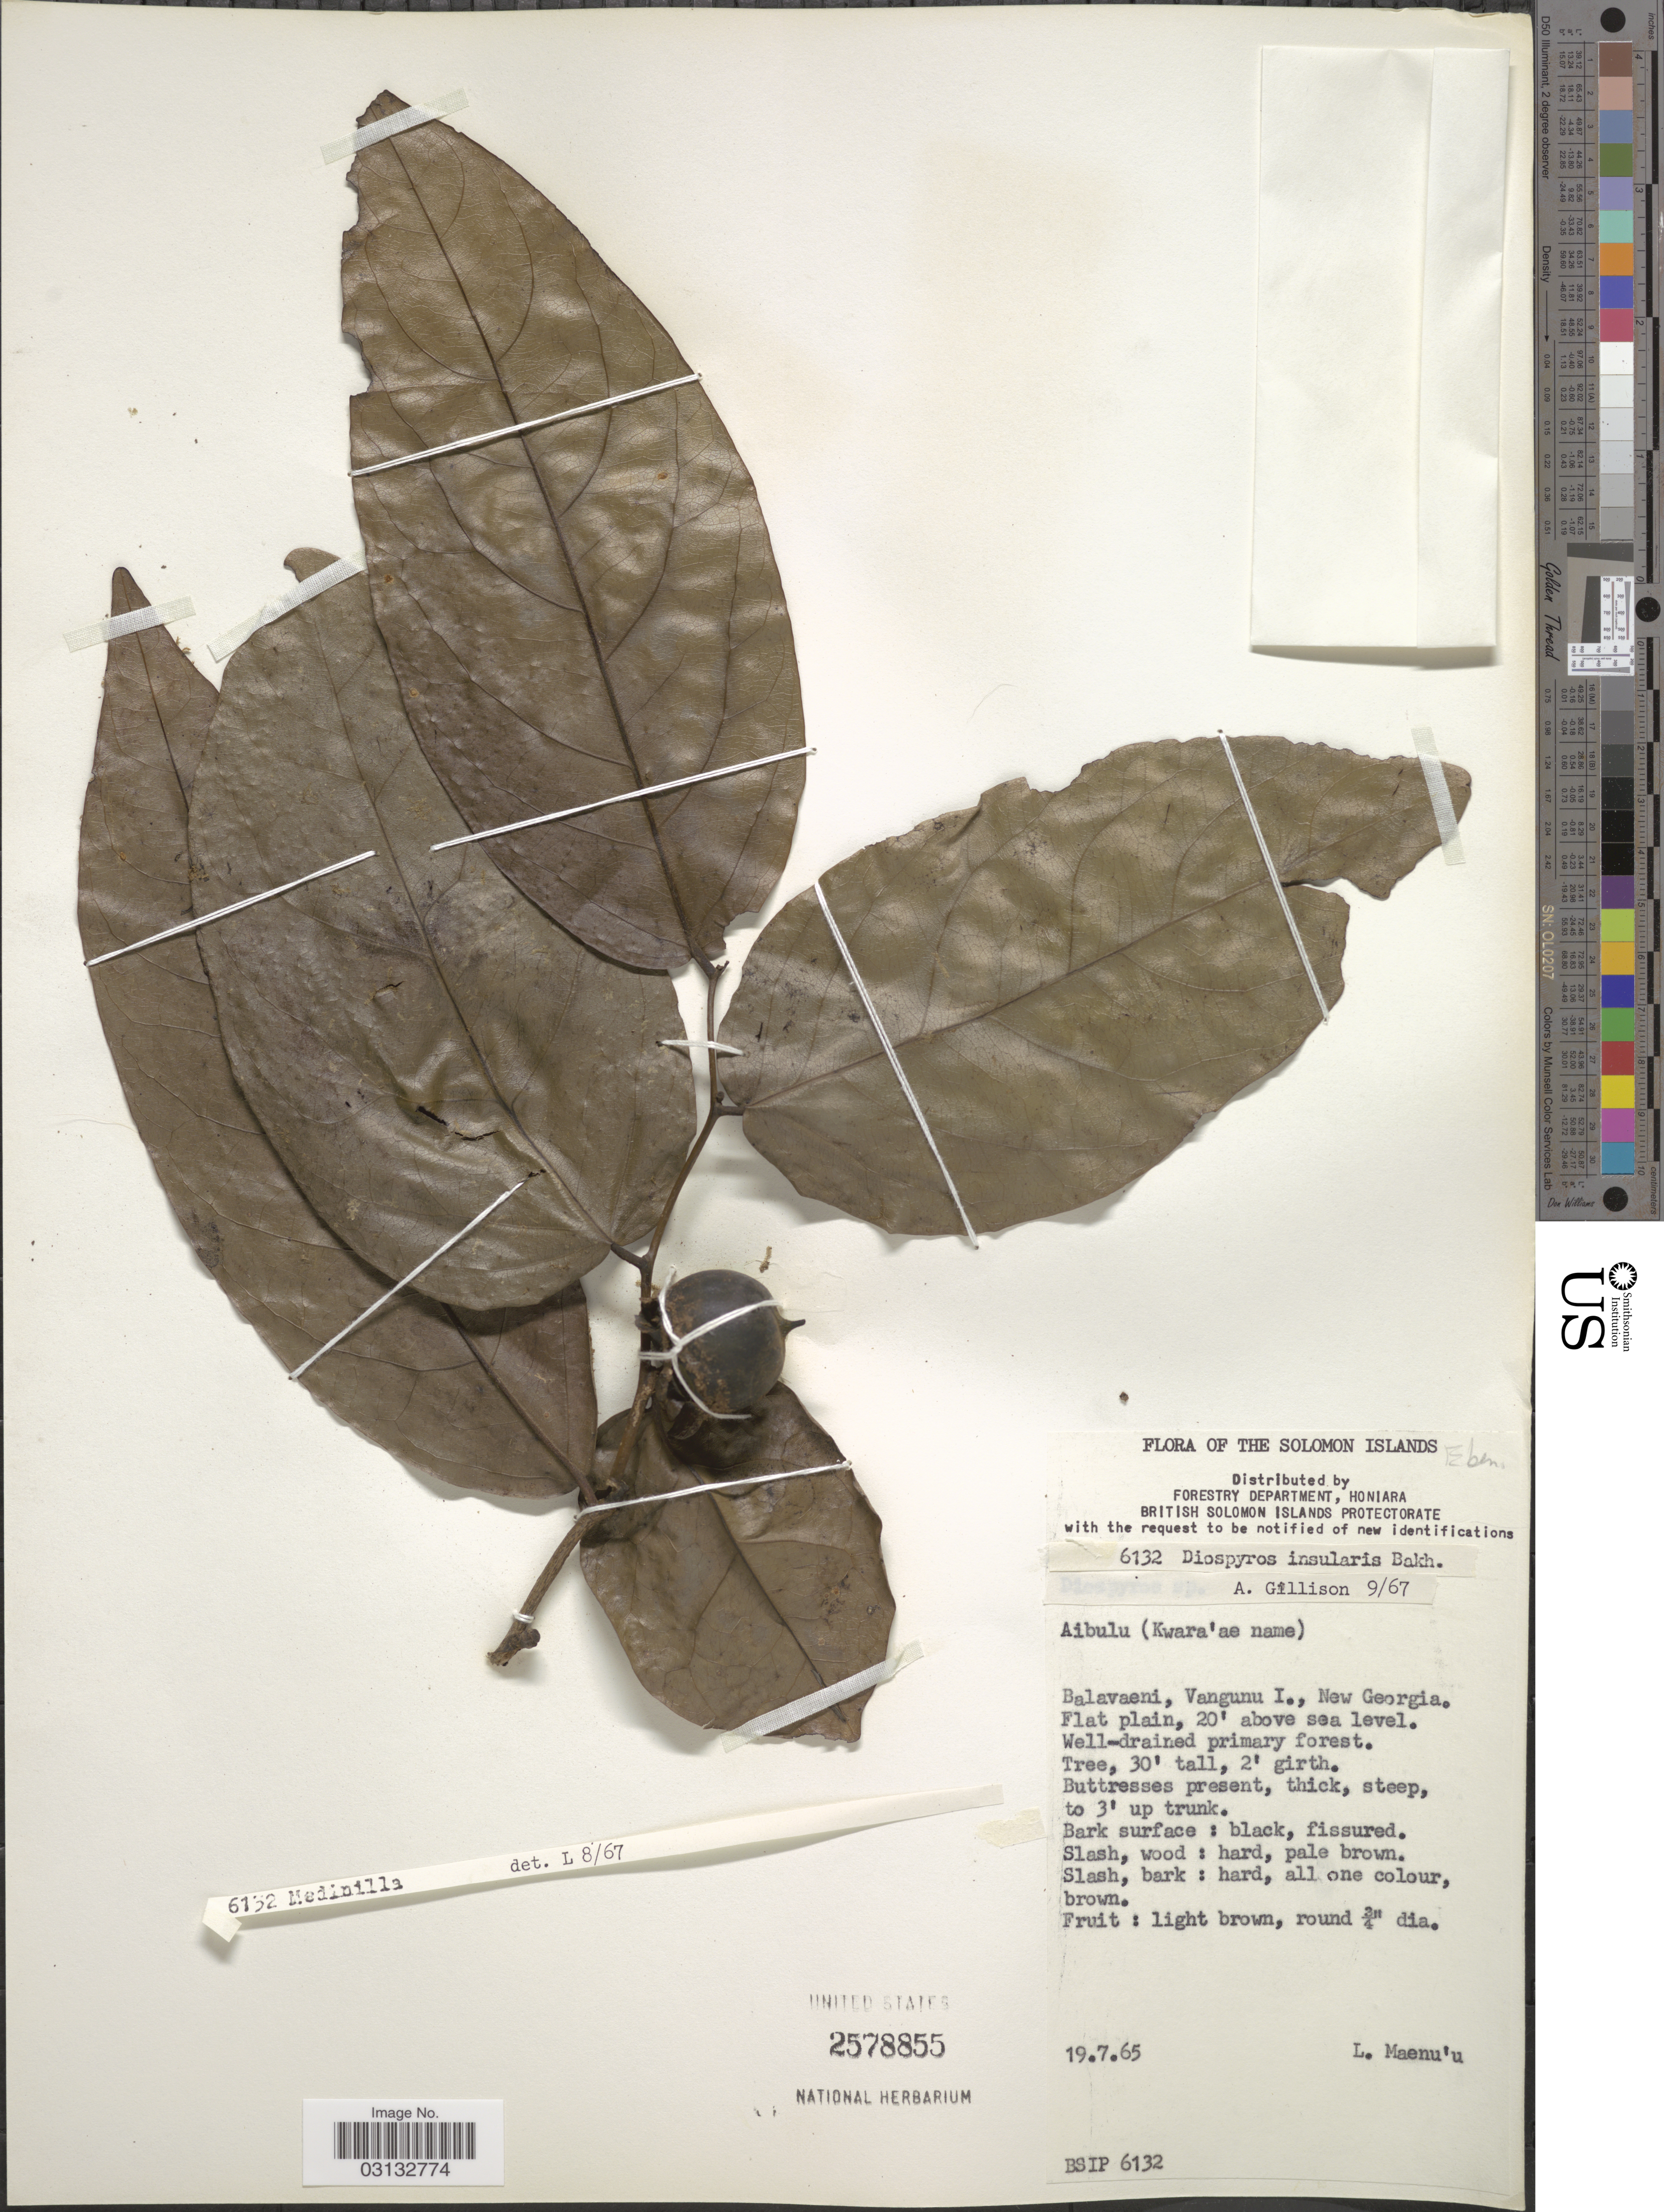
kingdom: Plantae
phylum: Tracheophyta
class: Magnoliopsida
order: Ericales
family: Ebenaceae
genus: Diospyros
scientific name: Diospyros insularis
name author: Bakh.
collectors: L. Maenu'u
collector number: BSIP6132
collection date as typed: Transcribed d/m/y: 19/7/65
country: Solomon Islands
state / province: Solomon Islands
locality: Balavaeni, Vangunu I., New Georgia.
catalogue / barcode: US 2578855